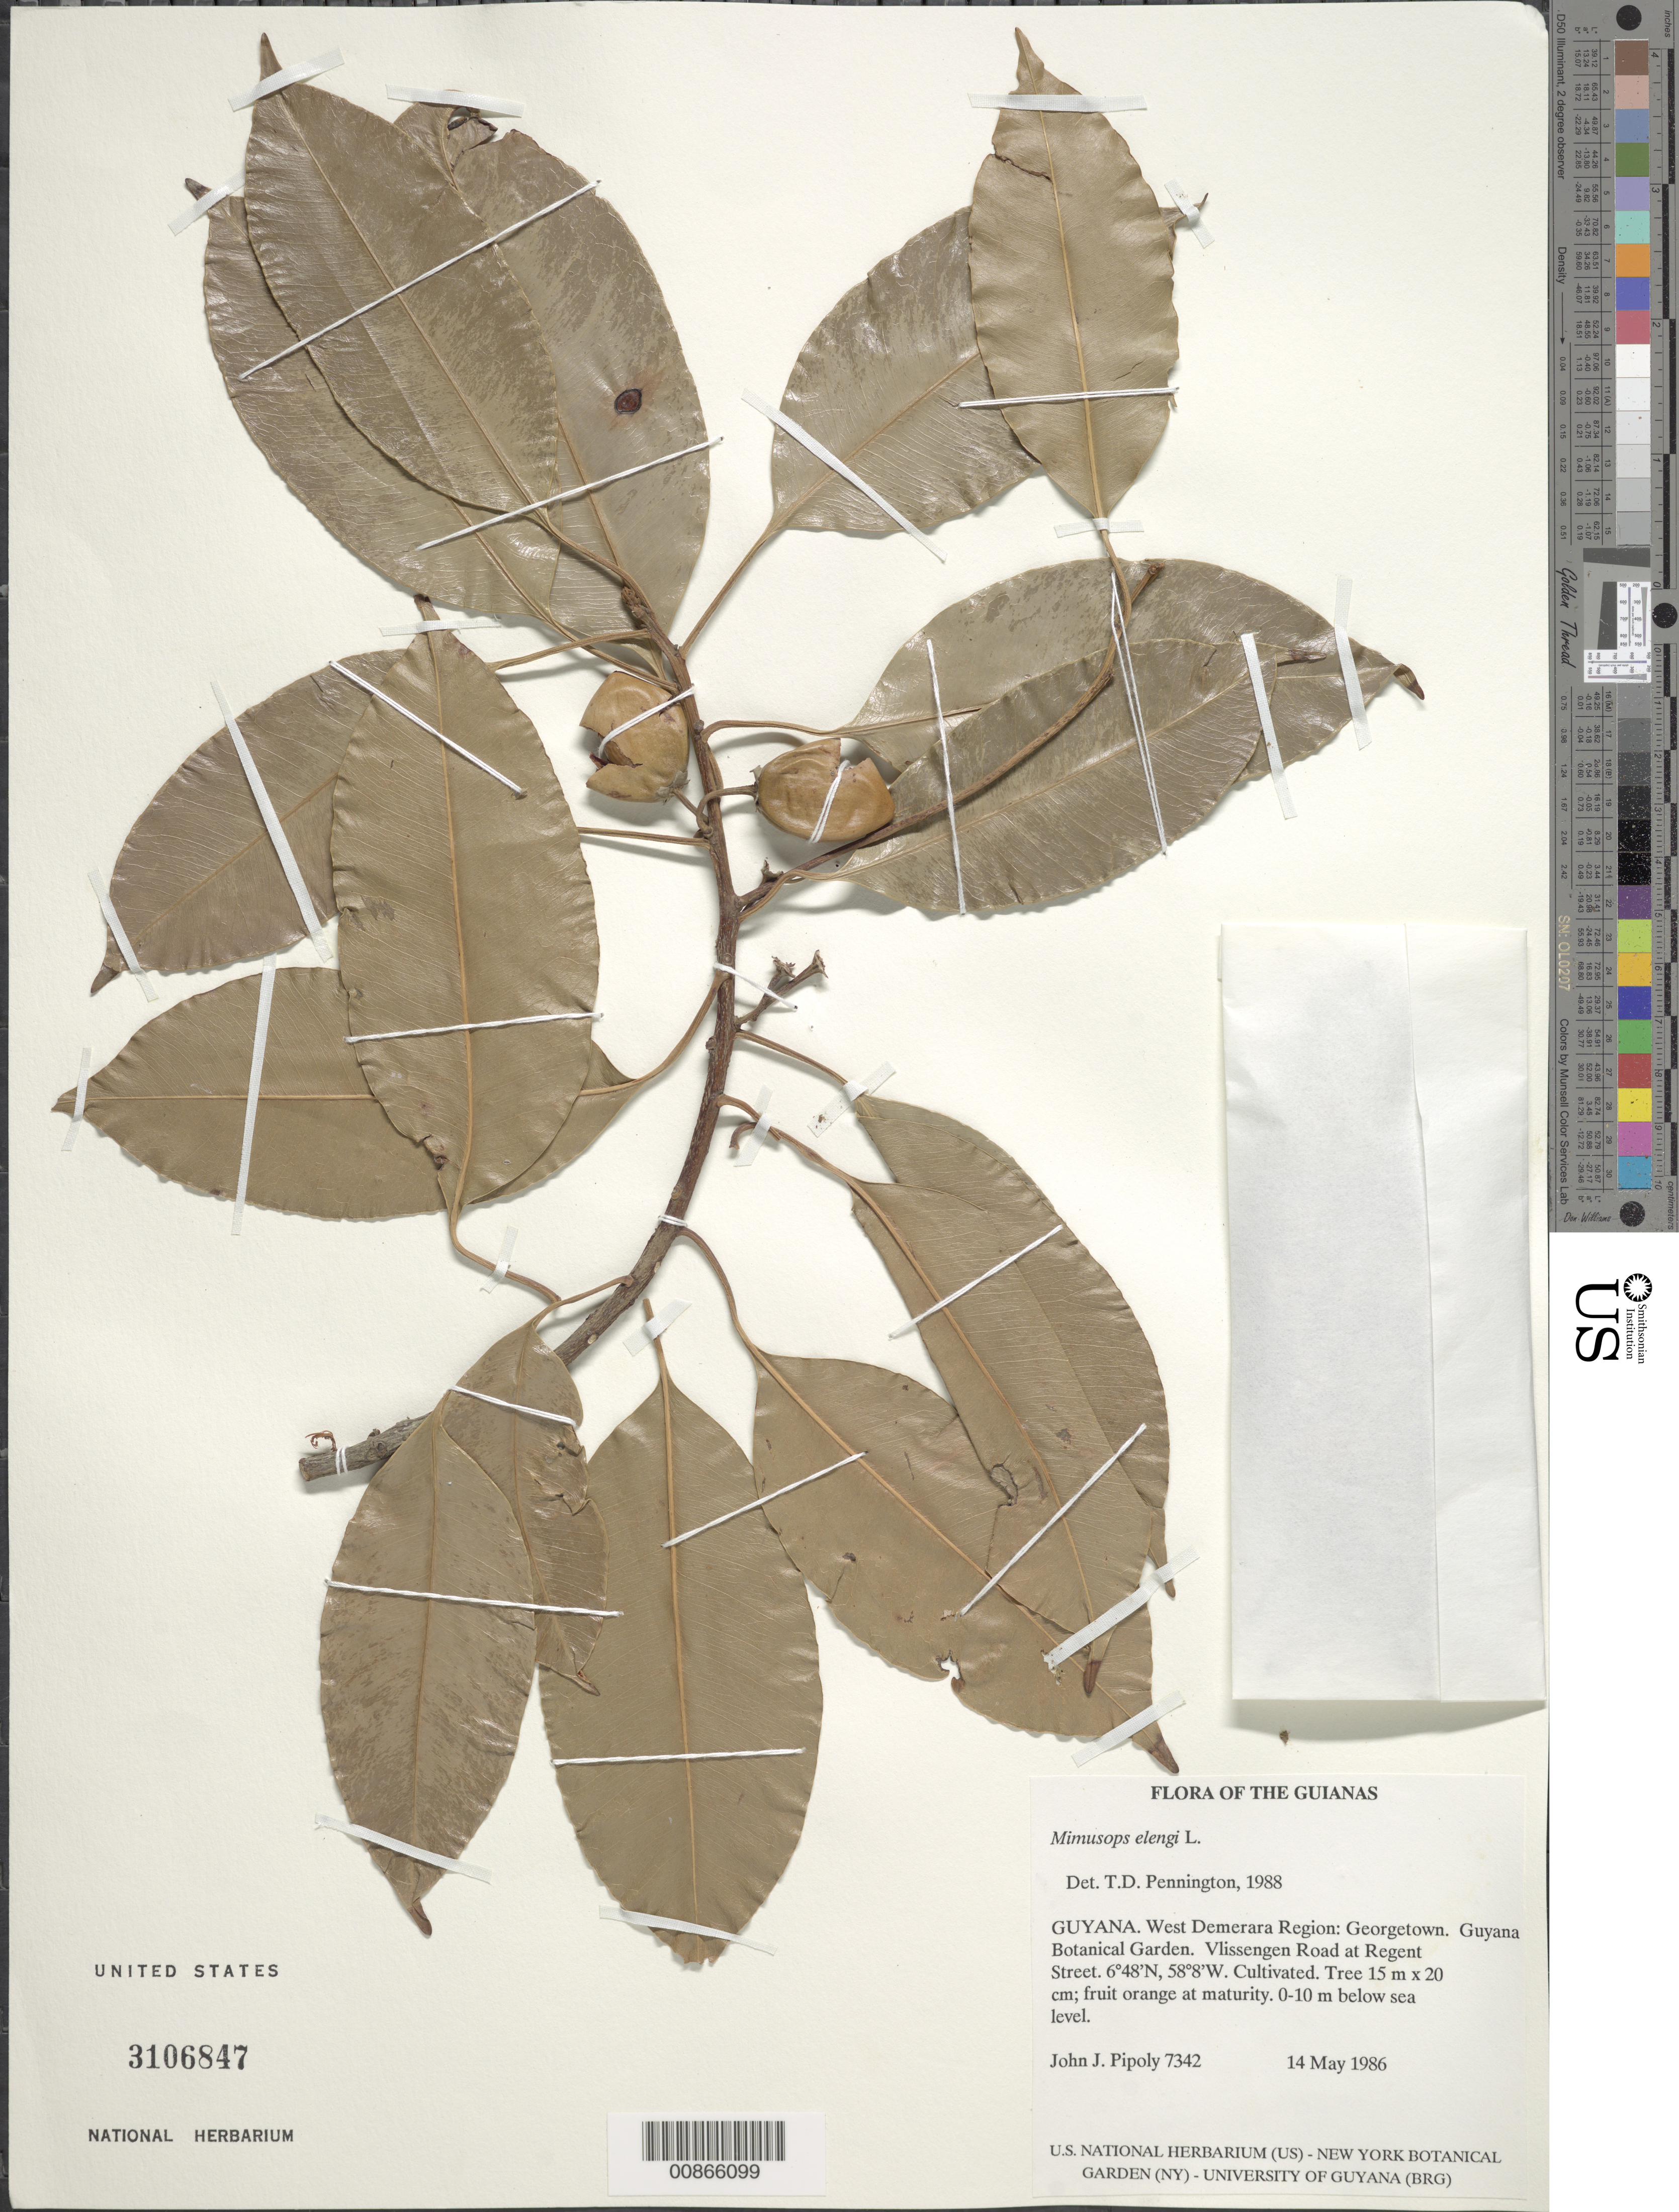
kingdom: Plantae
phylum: Tracheophyta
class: Magnoliopsida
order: Ericales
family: Sapotaceae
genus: Mimusops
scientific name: Mimusops elengi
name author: L.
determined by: Pennington, T. D., (K)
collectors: J. J. Pipoly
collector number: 7342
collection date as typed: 14 May 1986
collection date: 1986-05-14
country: Guyana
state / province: Demerara-Mahaica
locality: Georgetown. Guyana Botanical Garden. Vlissengen Road at Regent Street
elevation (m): -3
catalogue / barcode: US 3106847